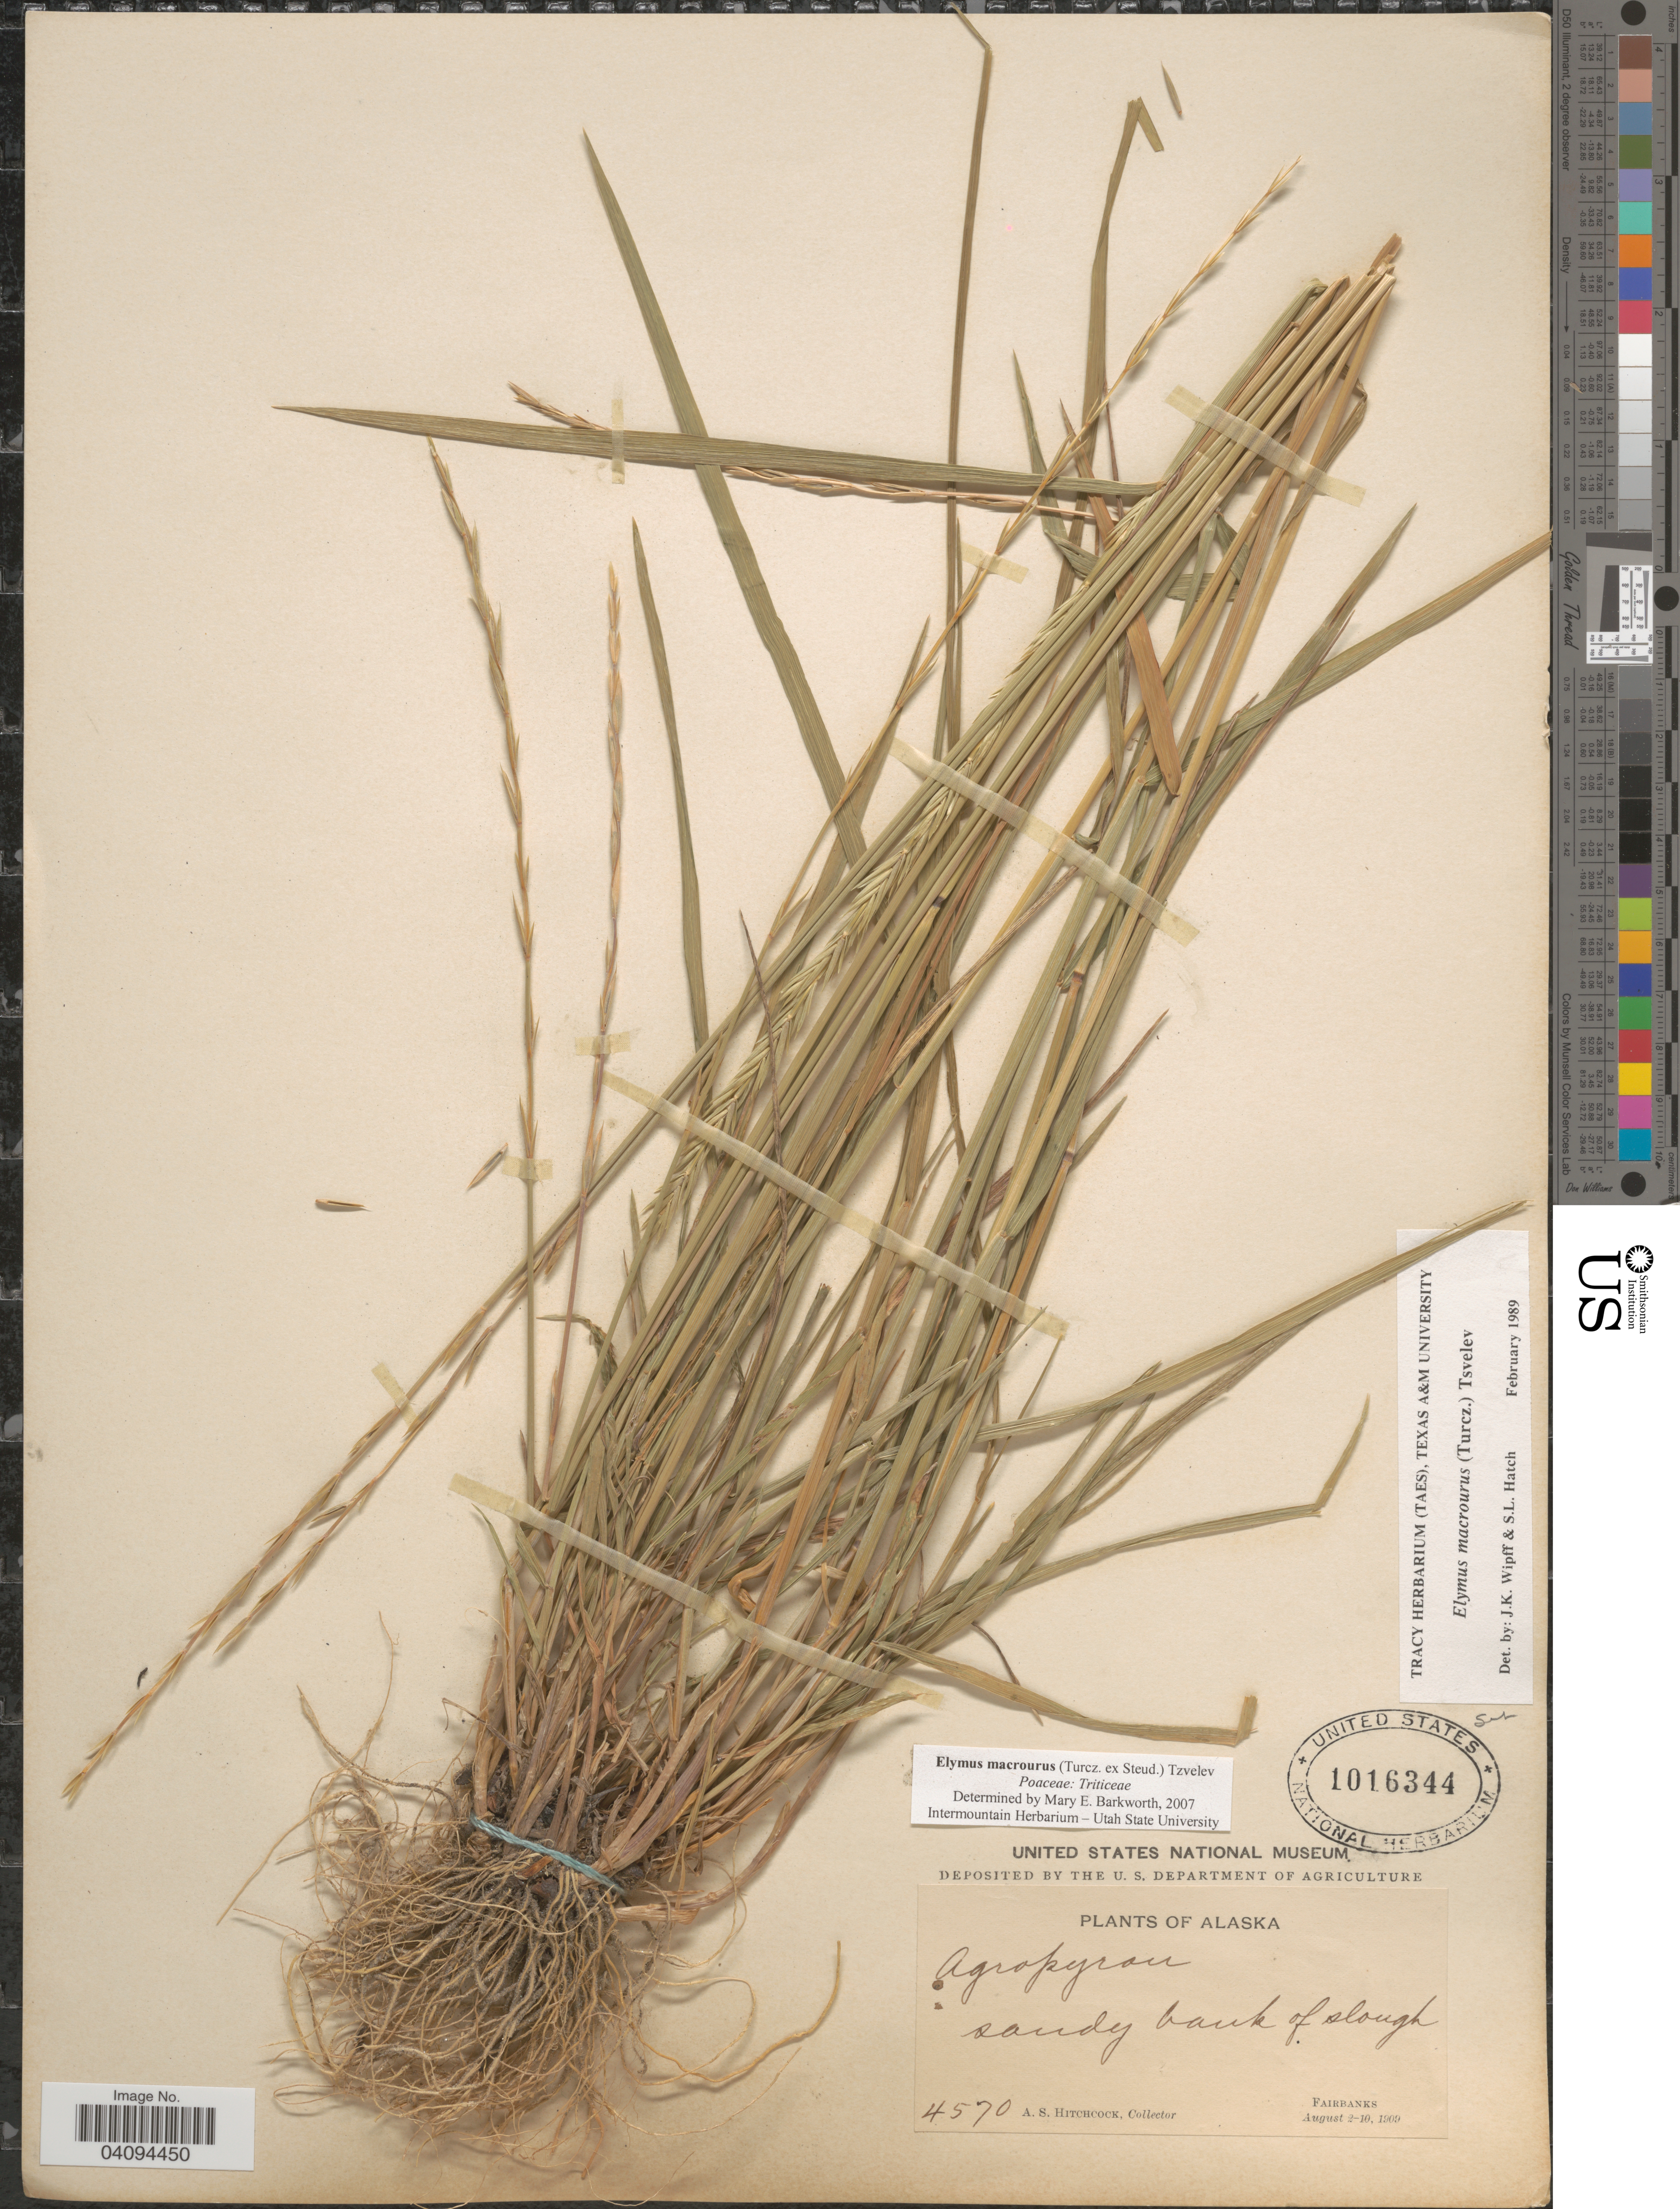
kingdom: Plantae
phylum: Tracheophyta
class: Liliopsida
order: Poales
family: Poaceae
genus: Elymus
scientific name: Elymus macrourus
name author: (Turcz. ex Steud.) Tzvelev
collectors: A. S. Hitchcock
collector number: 4570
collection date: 1909-08-02/1909-08-10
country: United States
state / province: Alaska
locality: Sandy bank of slough. Fairbanks.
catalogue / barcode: US 1016344